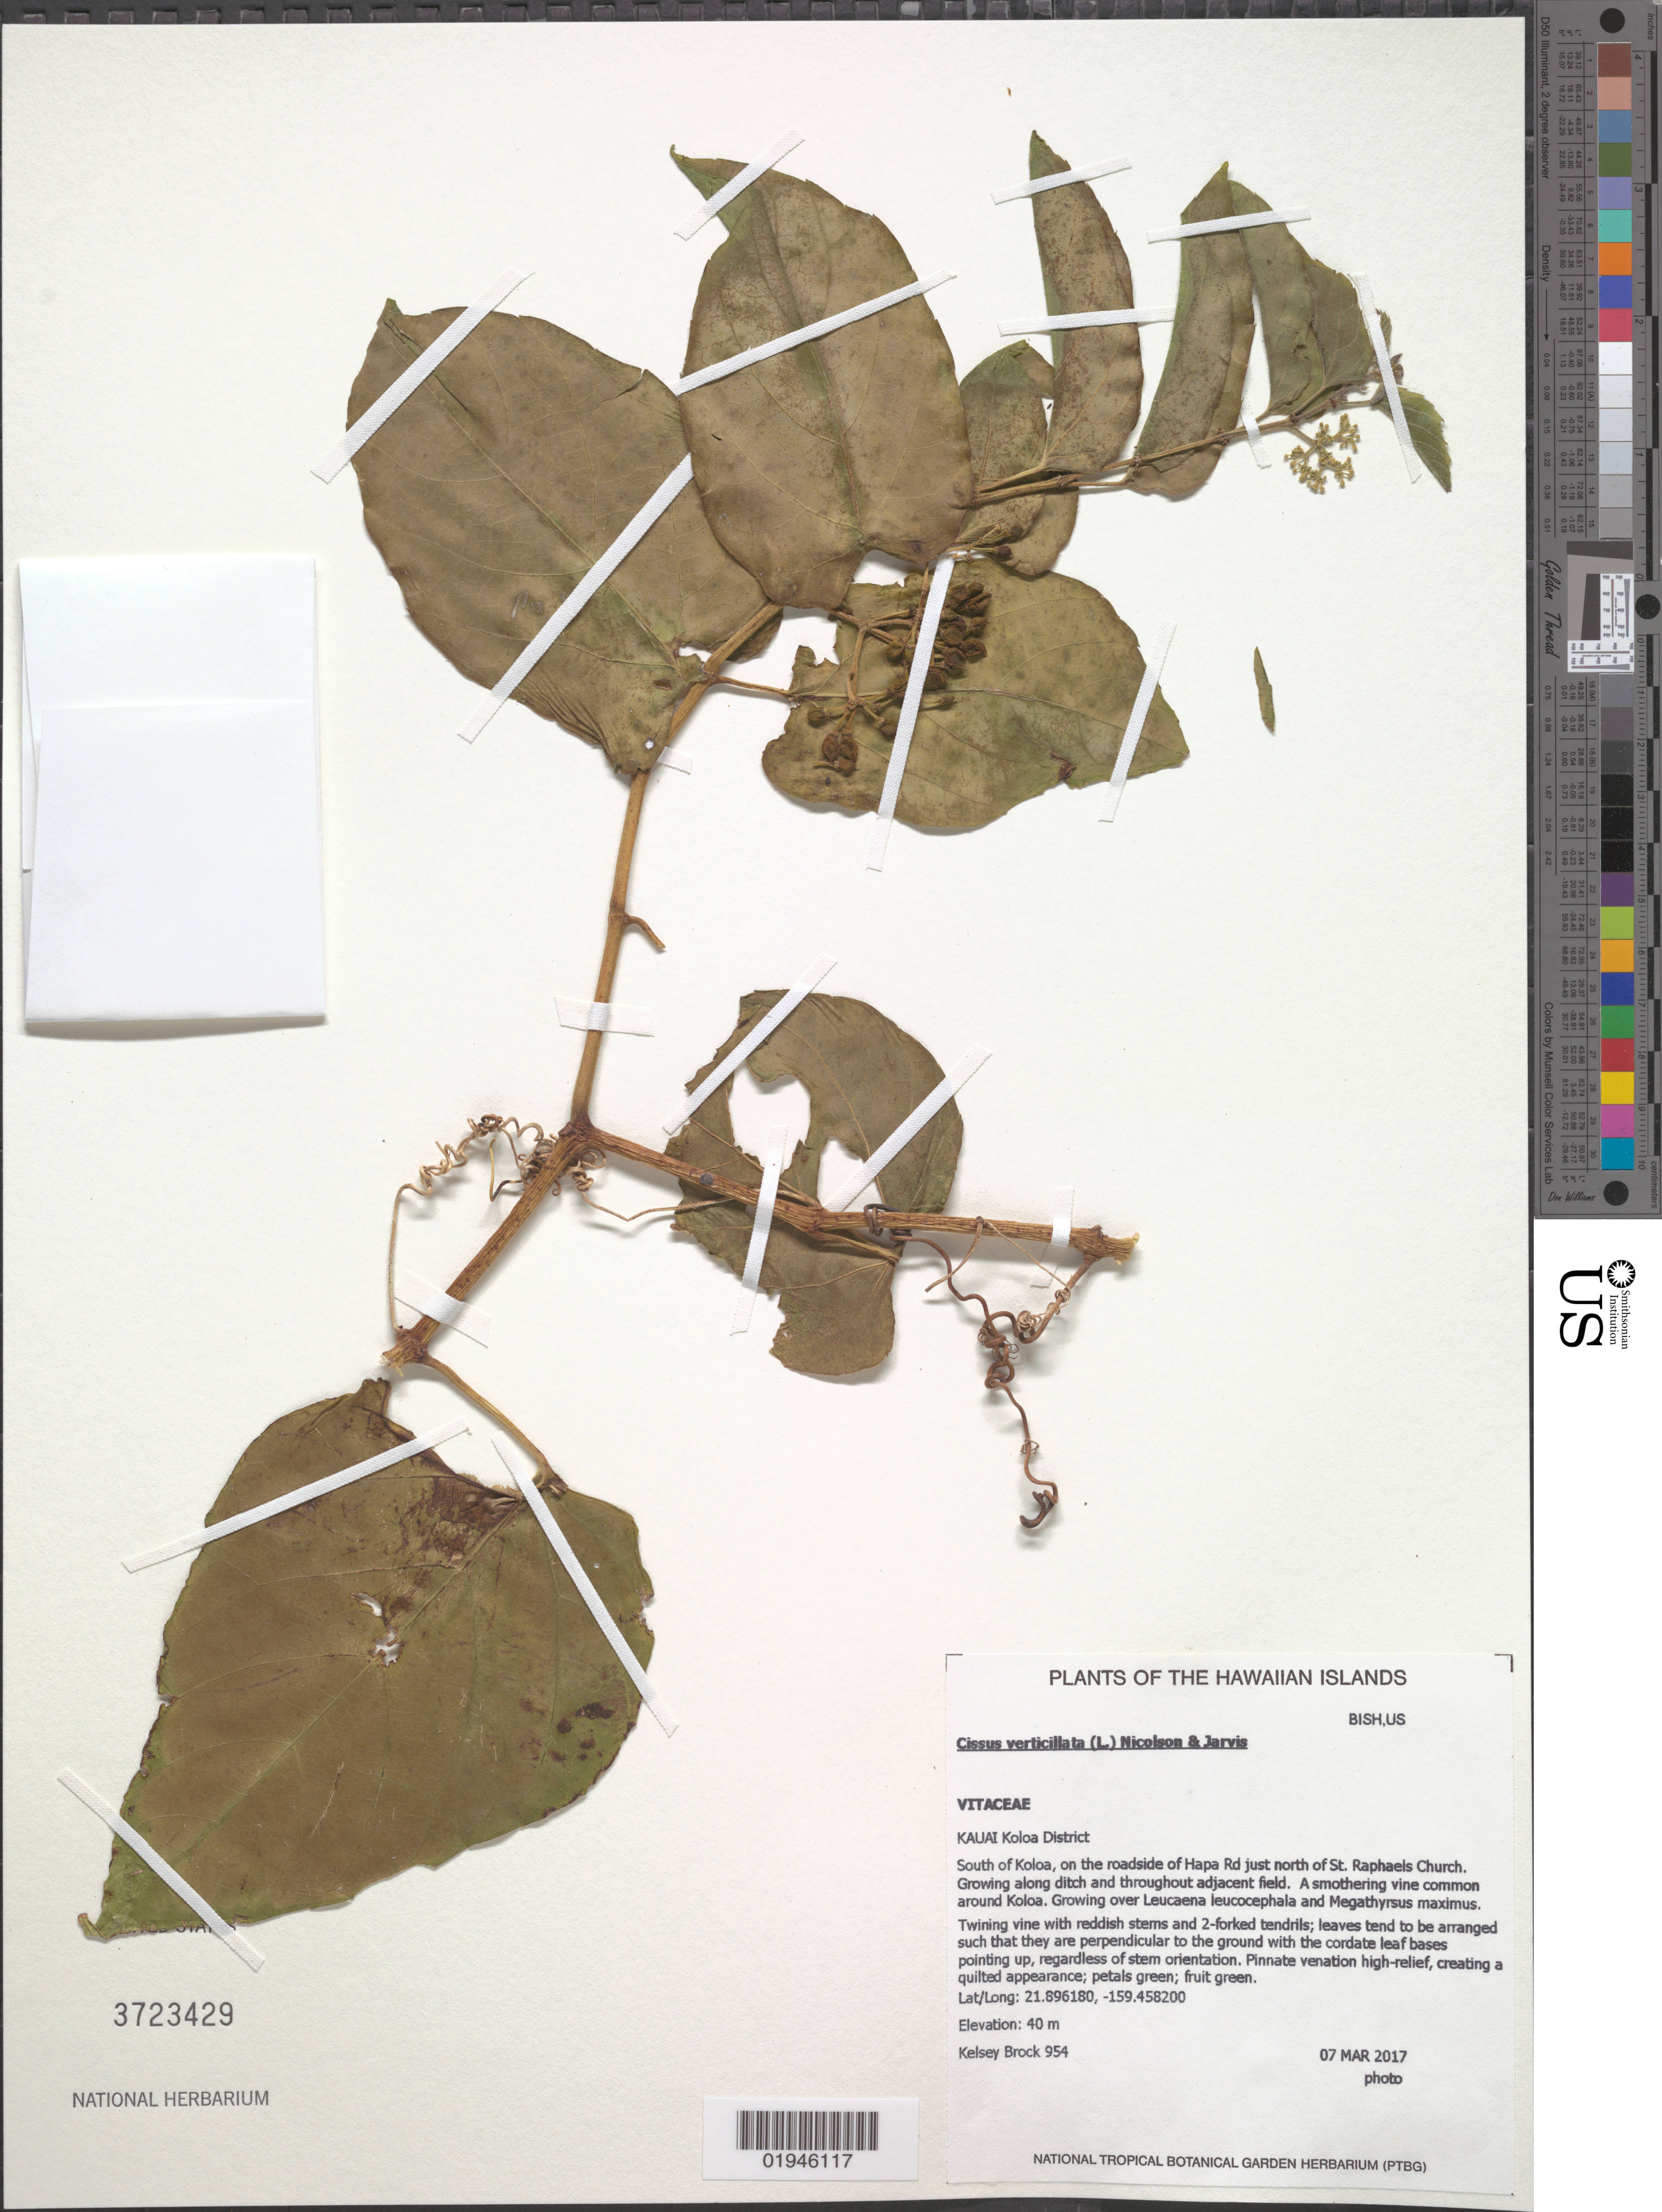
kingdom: Plantae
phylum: Tracheophyta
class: Magnoliopsida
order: Vitales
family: Vitaceae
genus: Cissus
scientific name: Cissus verticillata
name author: (L.) Nicolson & C.E. Jarvis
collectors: K. Brock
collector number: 954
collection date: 2017-03-07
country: United States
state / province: Hawaii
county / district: Kauai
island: Kaua'i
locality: Koloa District, south of Koloa, on the roadside of Hapa Rd just north of St. Raphaels Church.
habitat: Along ditch and throughout adjacent field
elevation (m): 40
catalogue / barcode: US 3723429